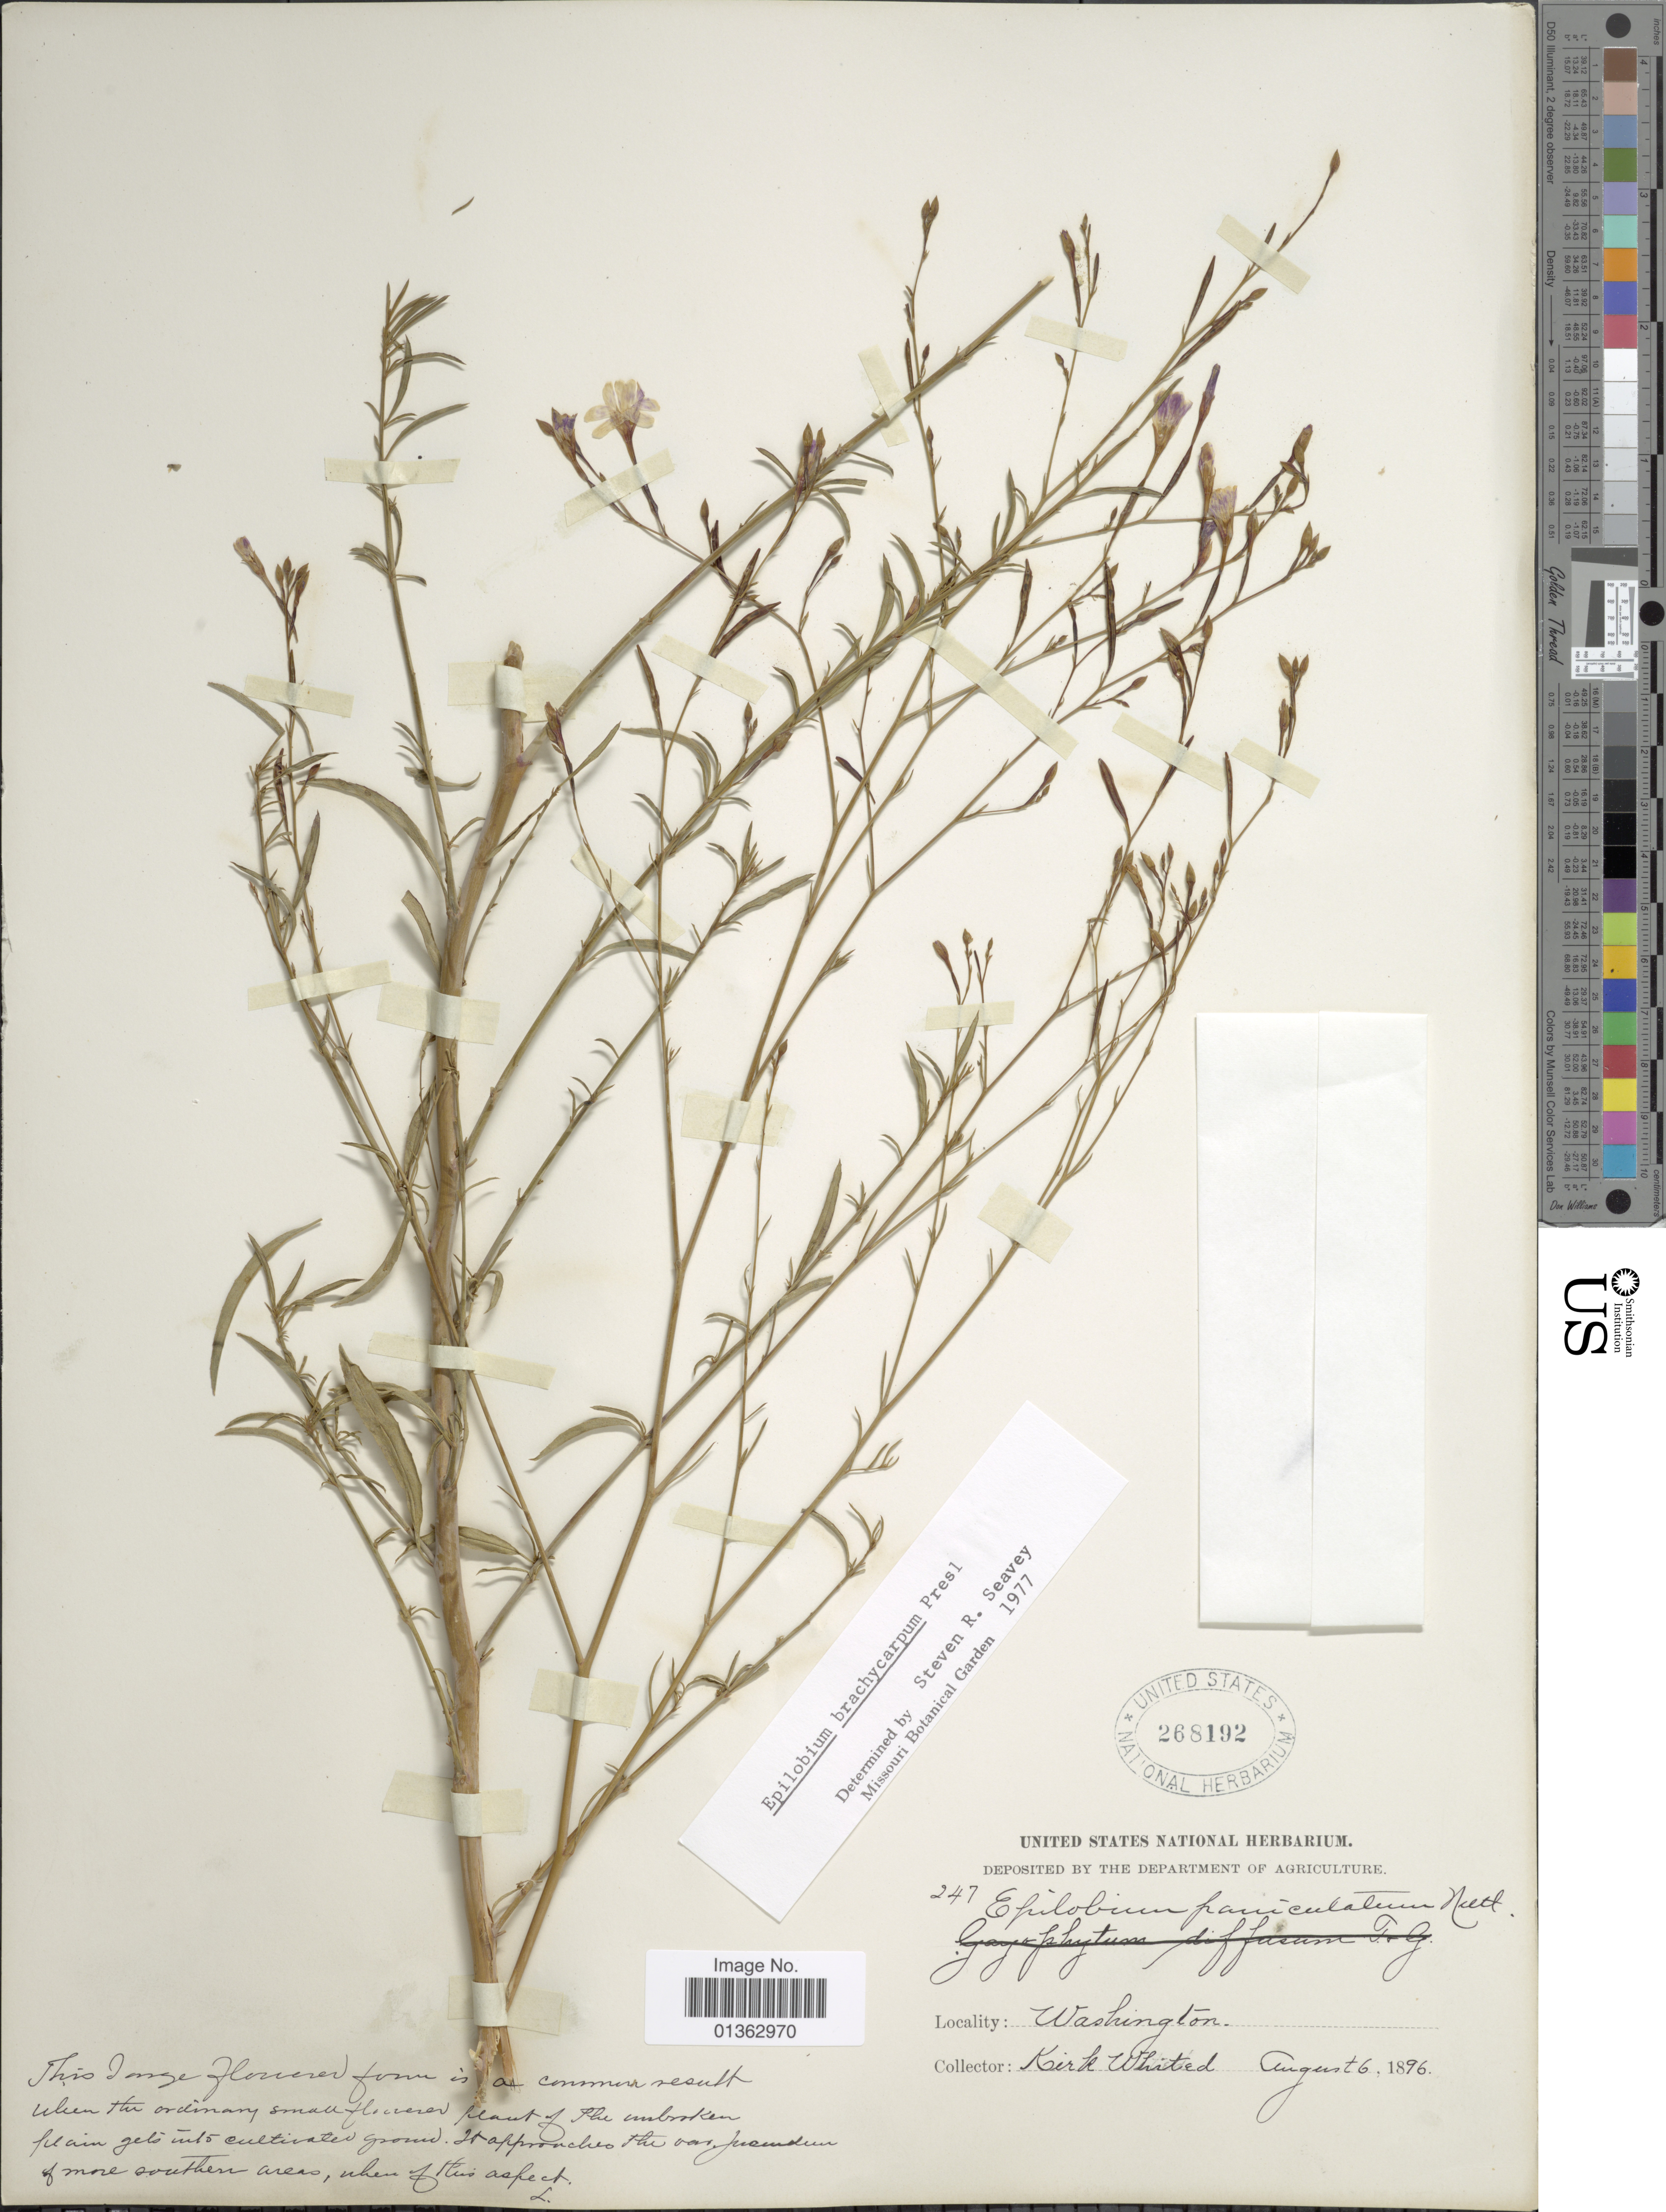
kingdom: Plantae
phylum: Tracheophyta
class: Magnoliopsida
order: Myrtales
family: Onagraceae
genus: Epilobium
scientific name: Epilobium brachycarpum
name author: C. Presl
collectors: K. Whited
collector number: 247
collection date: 1896-08-06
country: United States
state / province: Washington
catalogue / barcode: US 268192